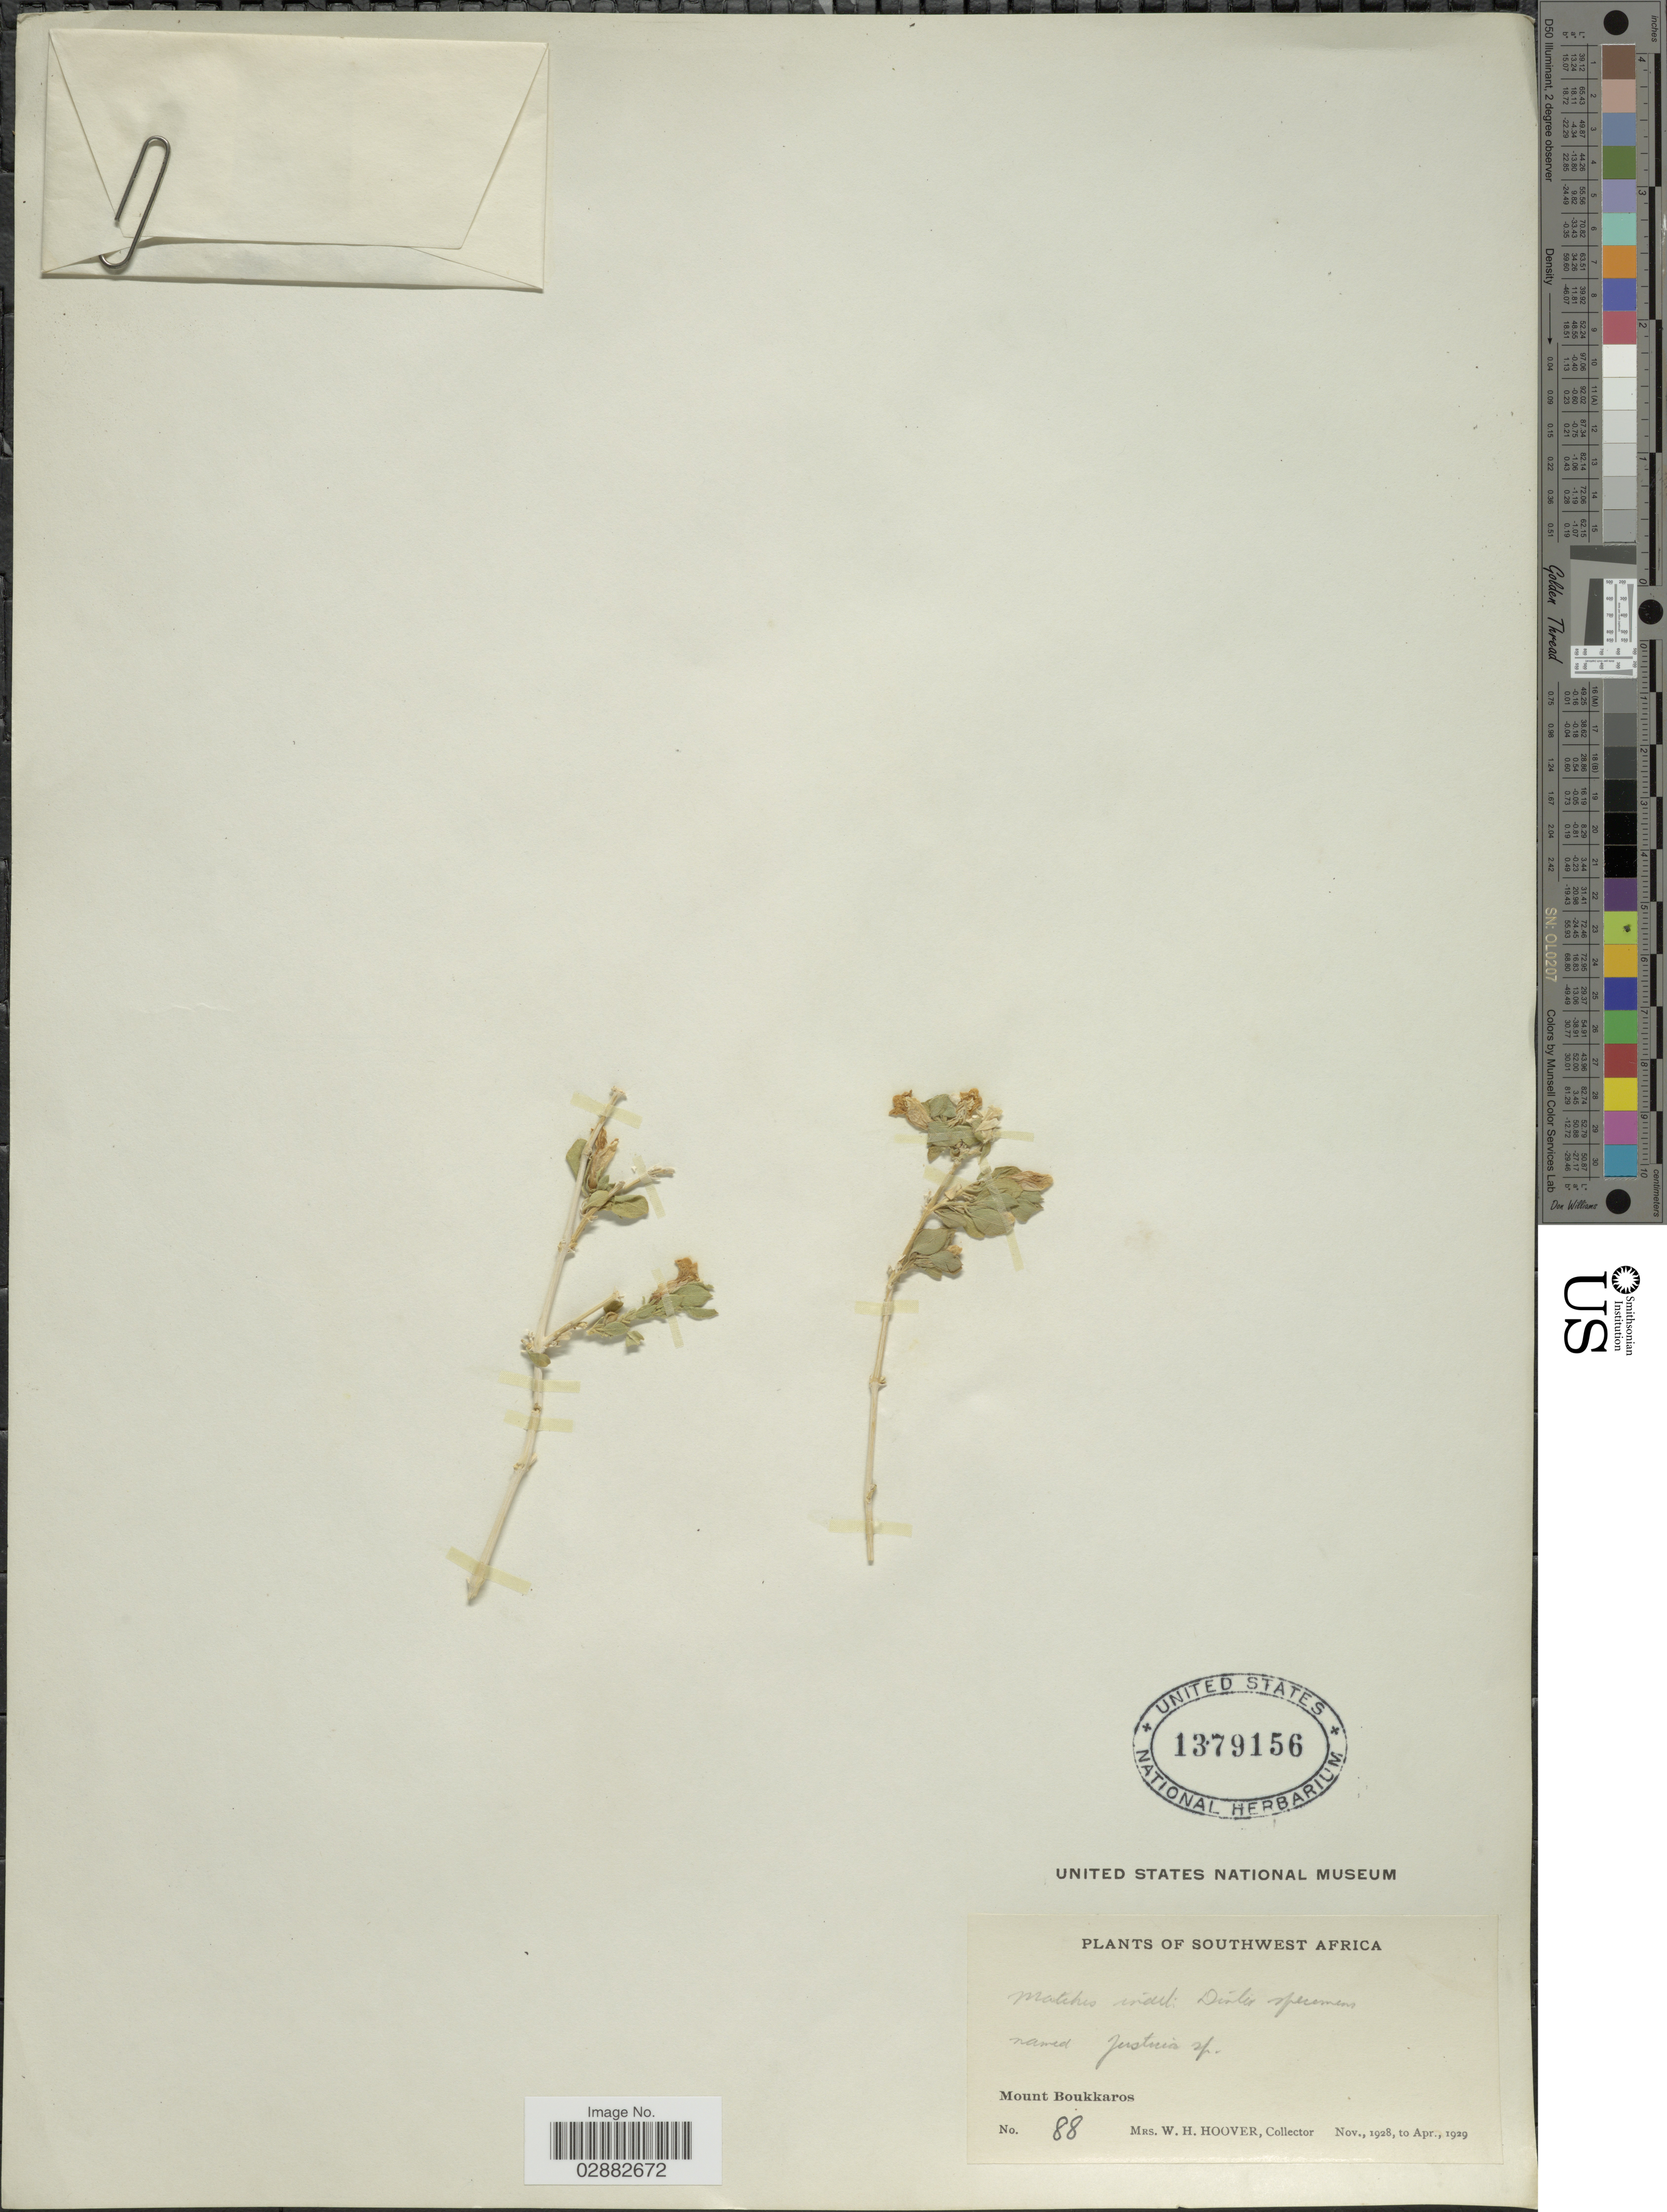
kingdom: Plantae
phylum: Tracheophyta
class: Magnoliopsida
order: Lamiales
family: Acanthaceae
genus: Justicia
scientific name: Justicia sp.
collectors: W. H. Hoover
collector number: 88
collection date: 1928-11/1929-04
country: Namibia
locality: Southwest Africa, Mount Boukkaros.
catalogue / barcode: US 1379156